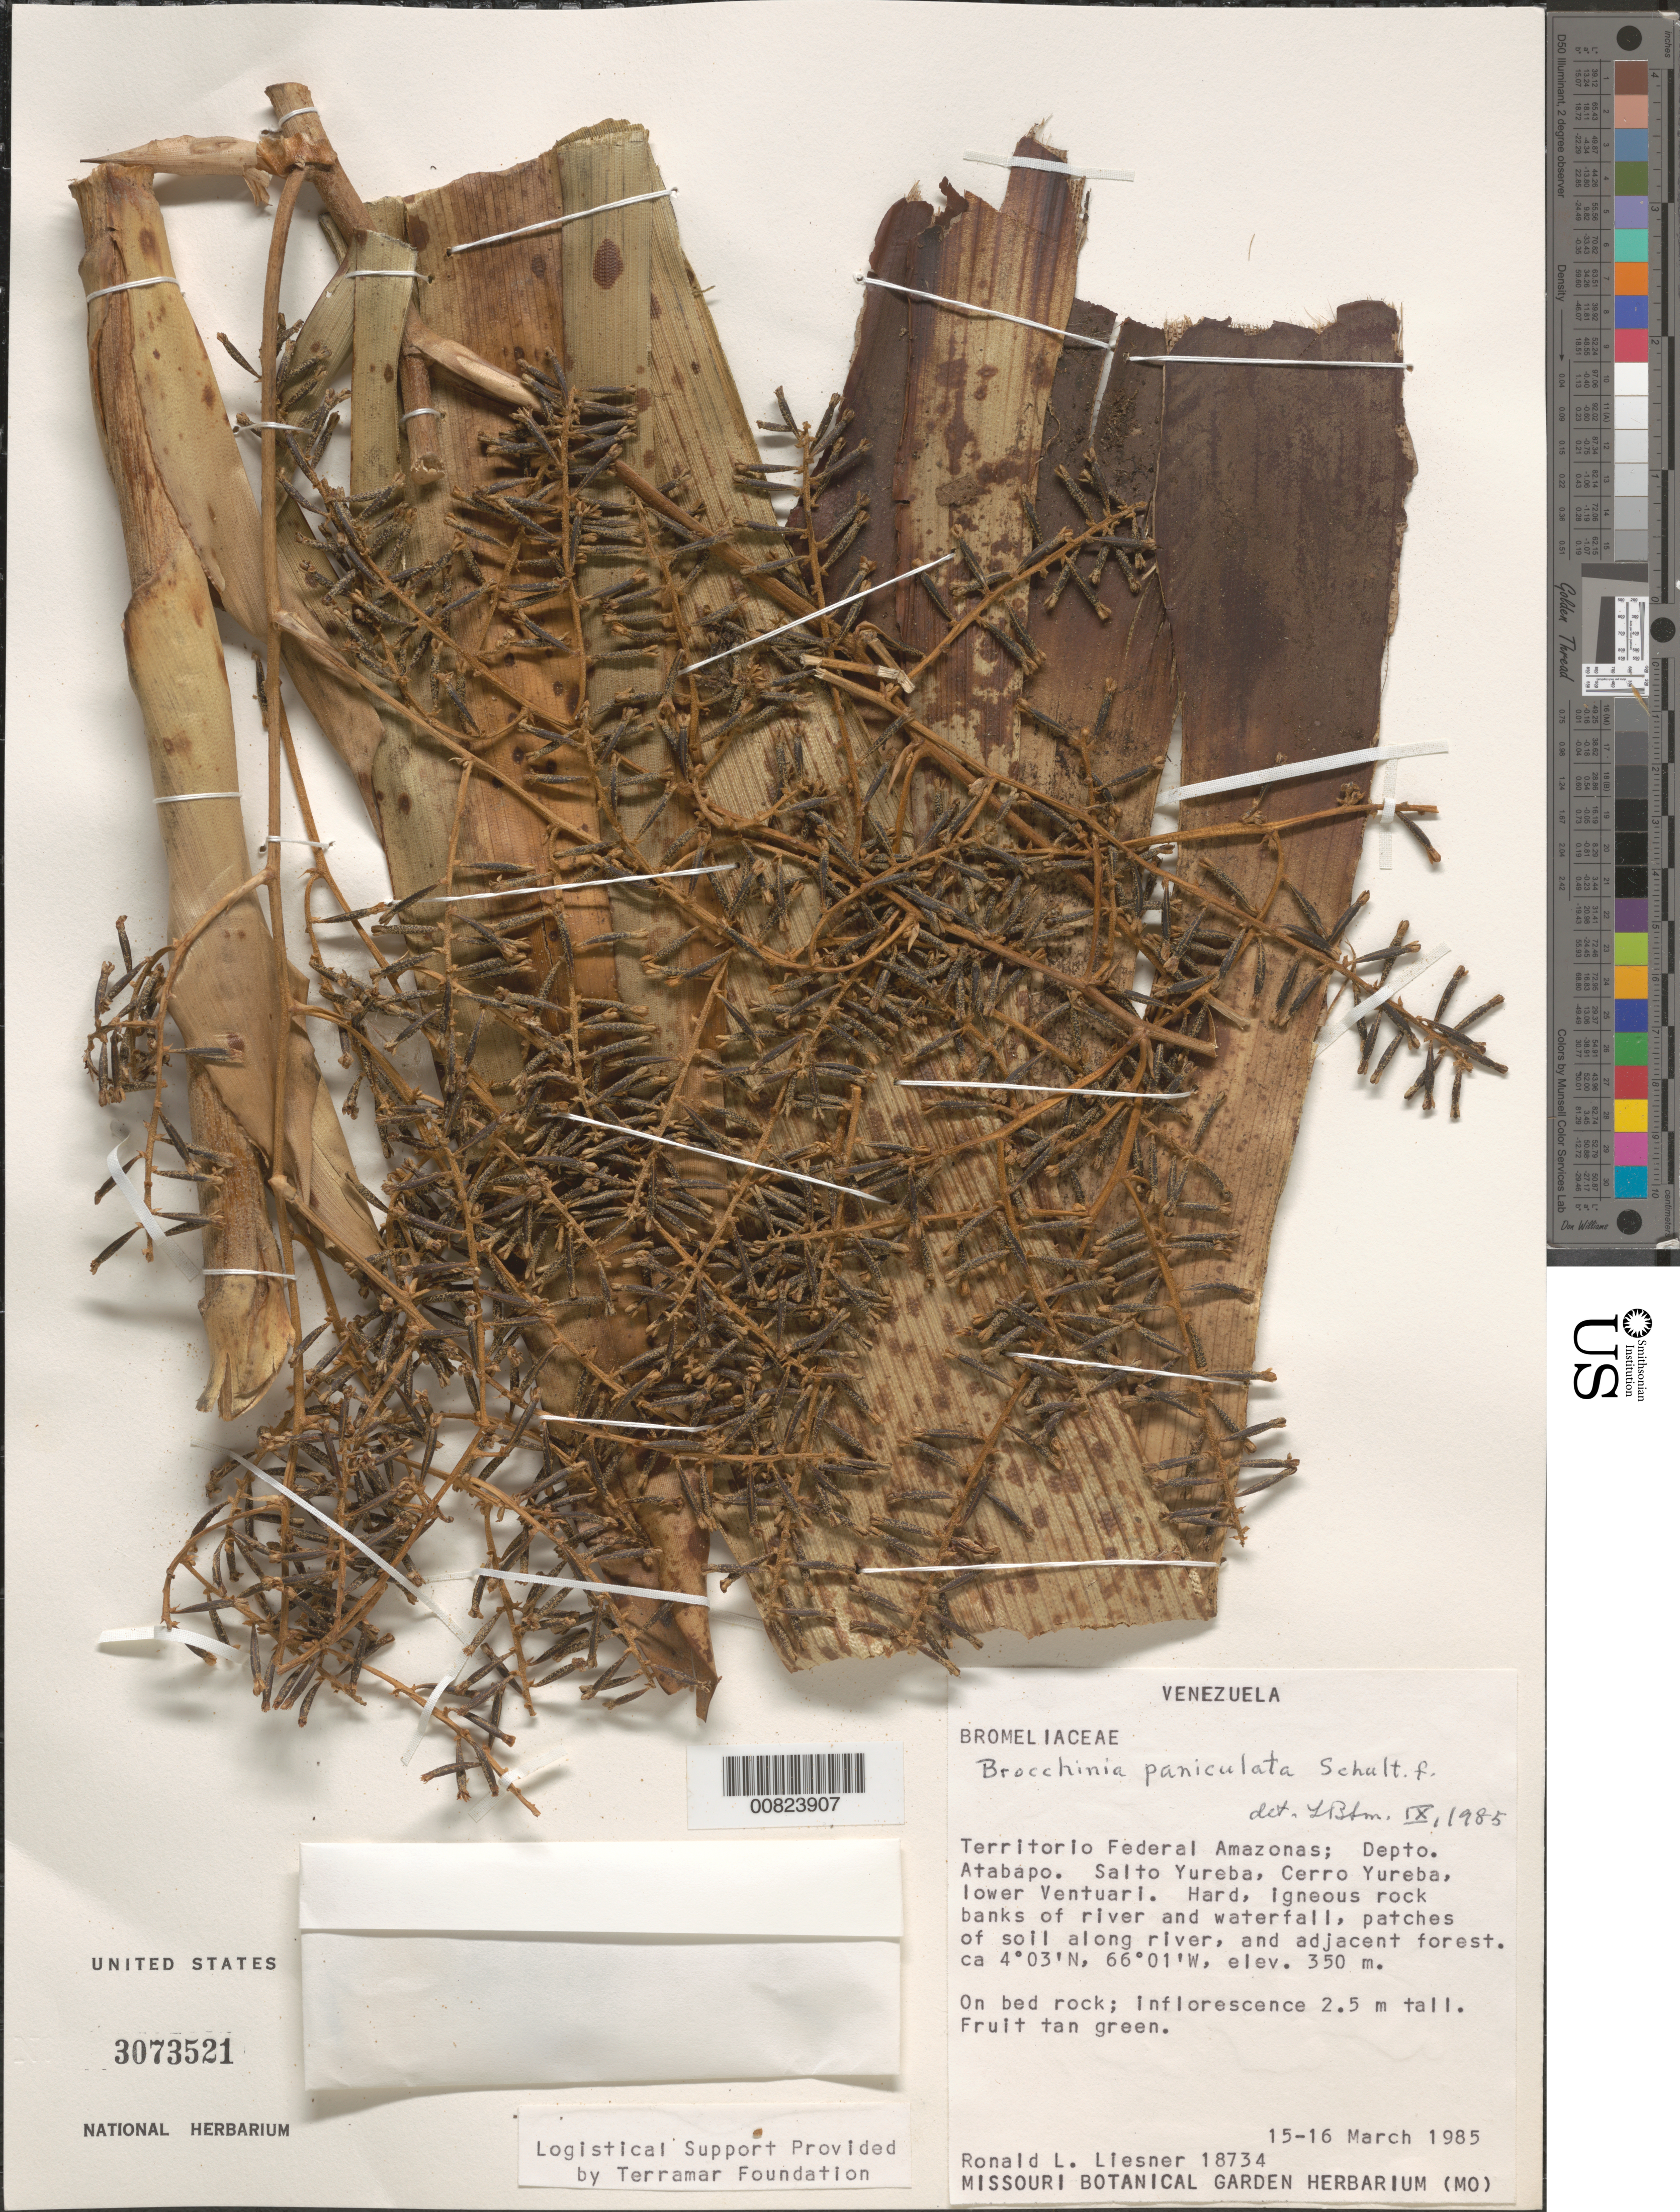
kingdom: Plantae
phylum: Tracheophyta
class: Liliopsida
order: Poales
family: Bromeliaceae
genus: Brocchinia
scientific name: Brocchinia paniculata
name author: Schult. f.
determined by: Smith, Lyman B., (US), NMNH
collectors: R. L. Liesner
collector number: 18734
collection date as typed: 15-Mar-85 to 16-Mar-85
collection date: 1985-03-15/1985-03-16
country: Venezuela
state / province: Amazonas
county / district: Atabapo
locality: Salto Yureba, Cerro Yureba, lower Ventuari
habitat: Hard, ingeous rock banks of river and waterfall, patches of soil along river and adjacent forest; on bed rock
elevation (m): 350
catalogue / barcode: US 3073521